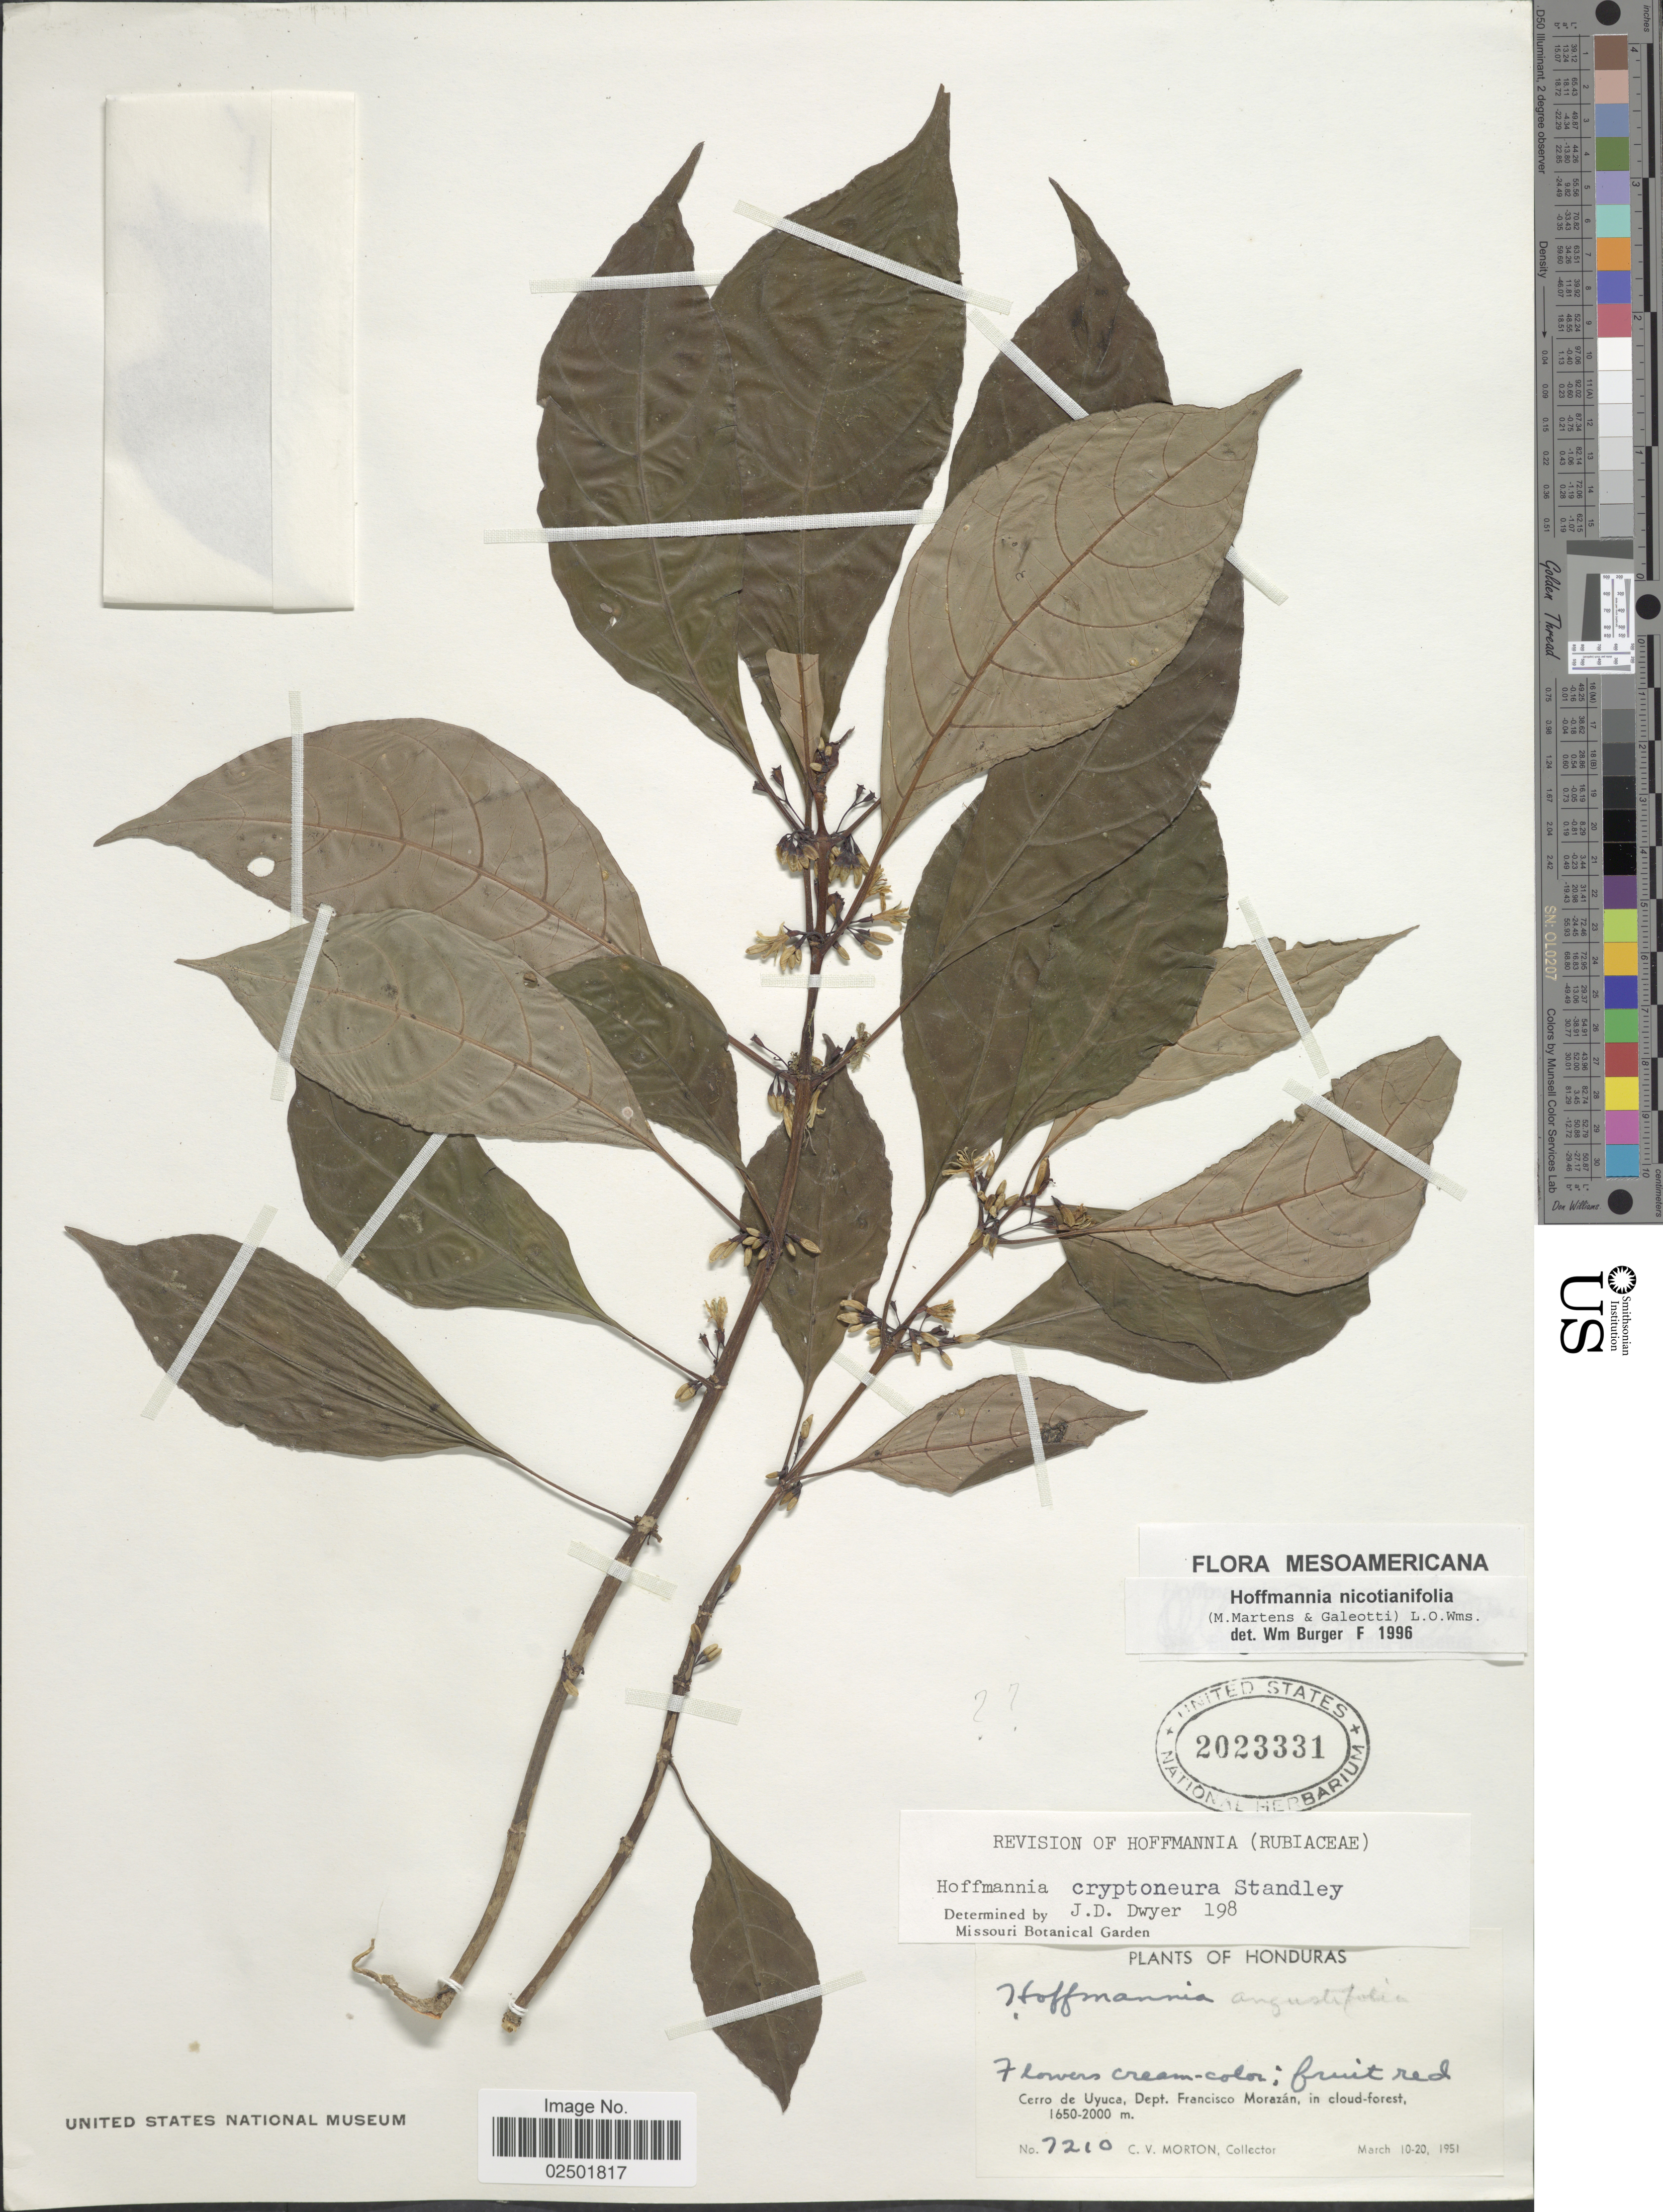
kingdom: Plantae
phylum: Tracheophyta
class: Magnoliopsida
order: Gentianales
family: Rubiaceae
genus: Hoffmannia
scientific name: Hoffmannia nicotianifolia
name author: (M. Martens & Galeoti) L.O. Williams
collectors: C. V. Morton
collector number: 7210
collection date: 1951-03-10/1951-03-20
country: Honduras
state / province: Fco. Morazán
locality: Cerro de Uyuca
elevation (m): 1650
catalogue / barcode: US 2023331